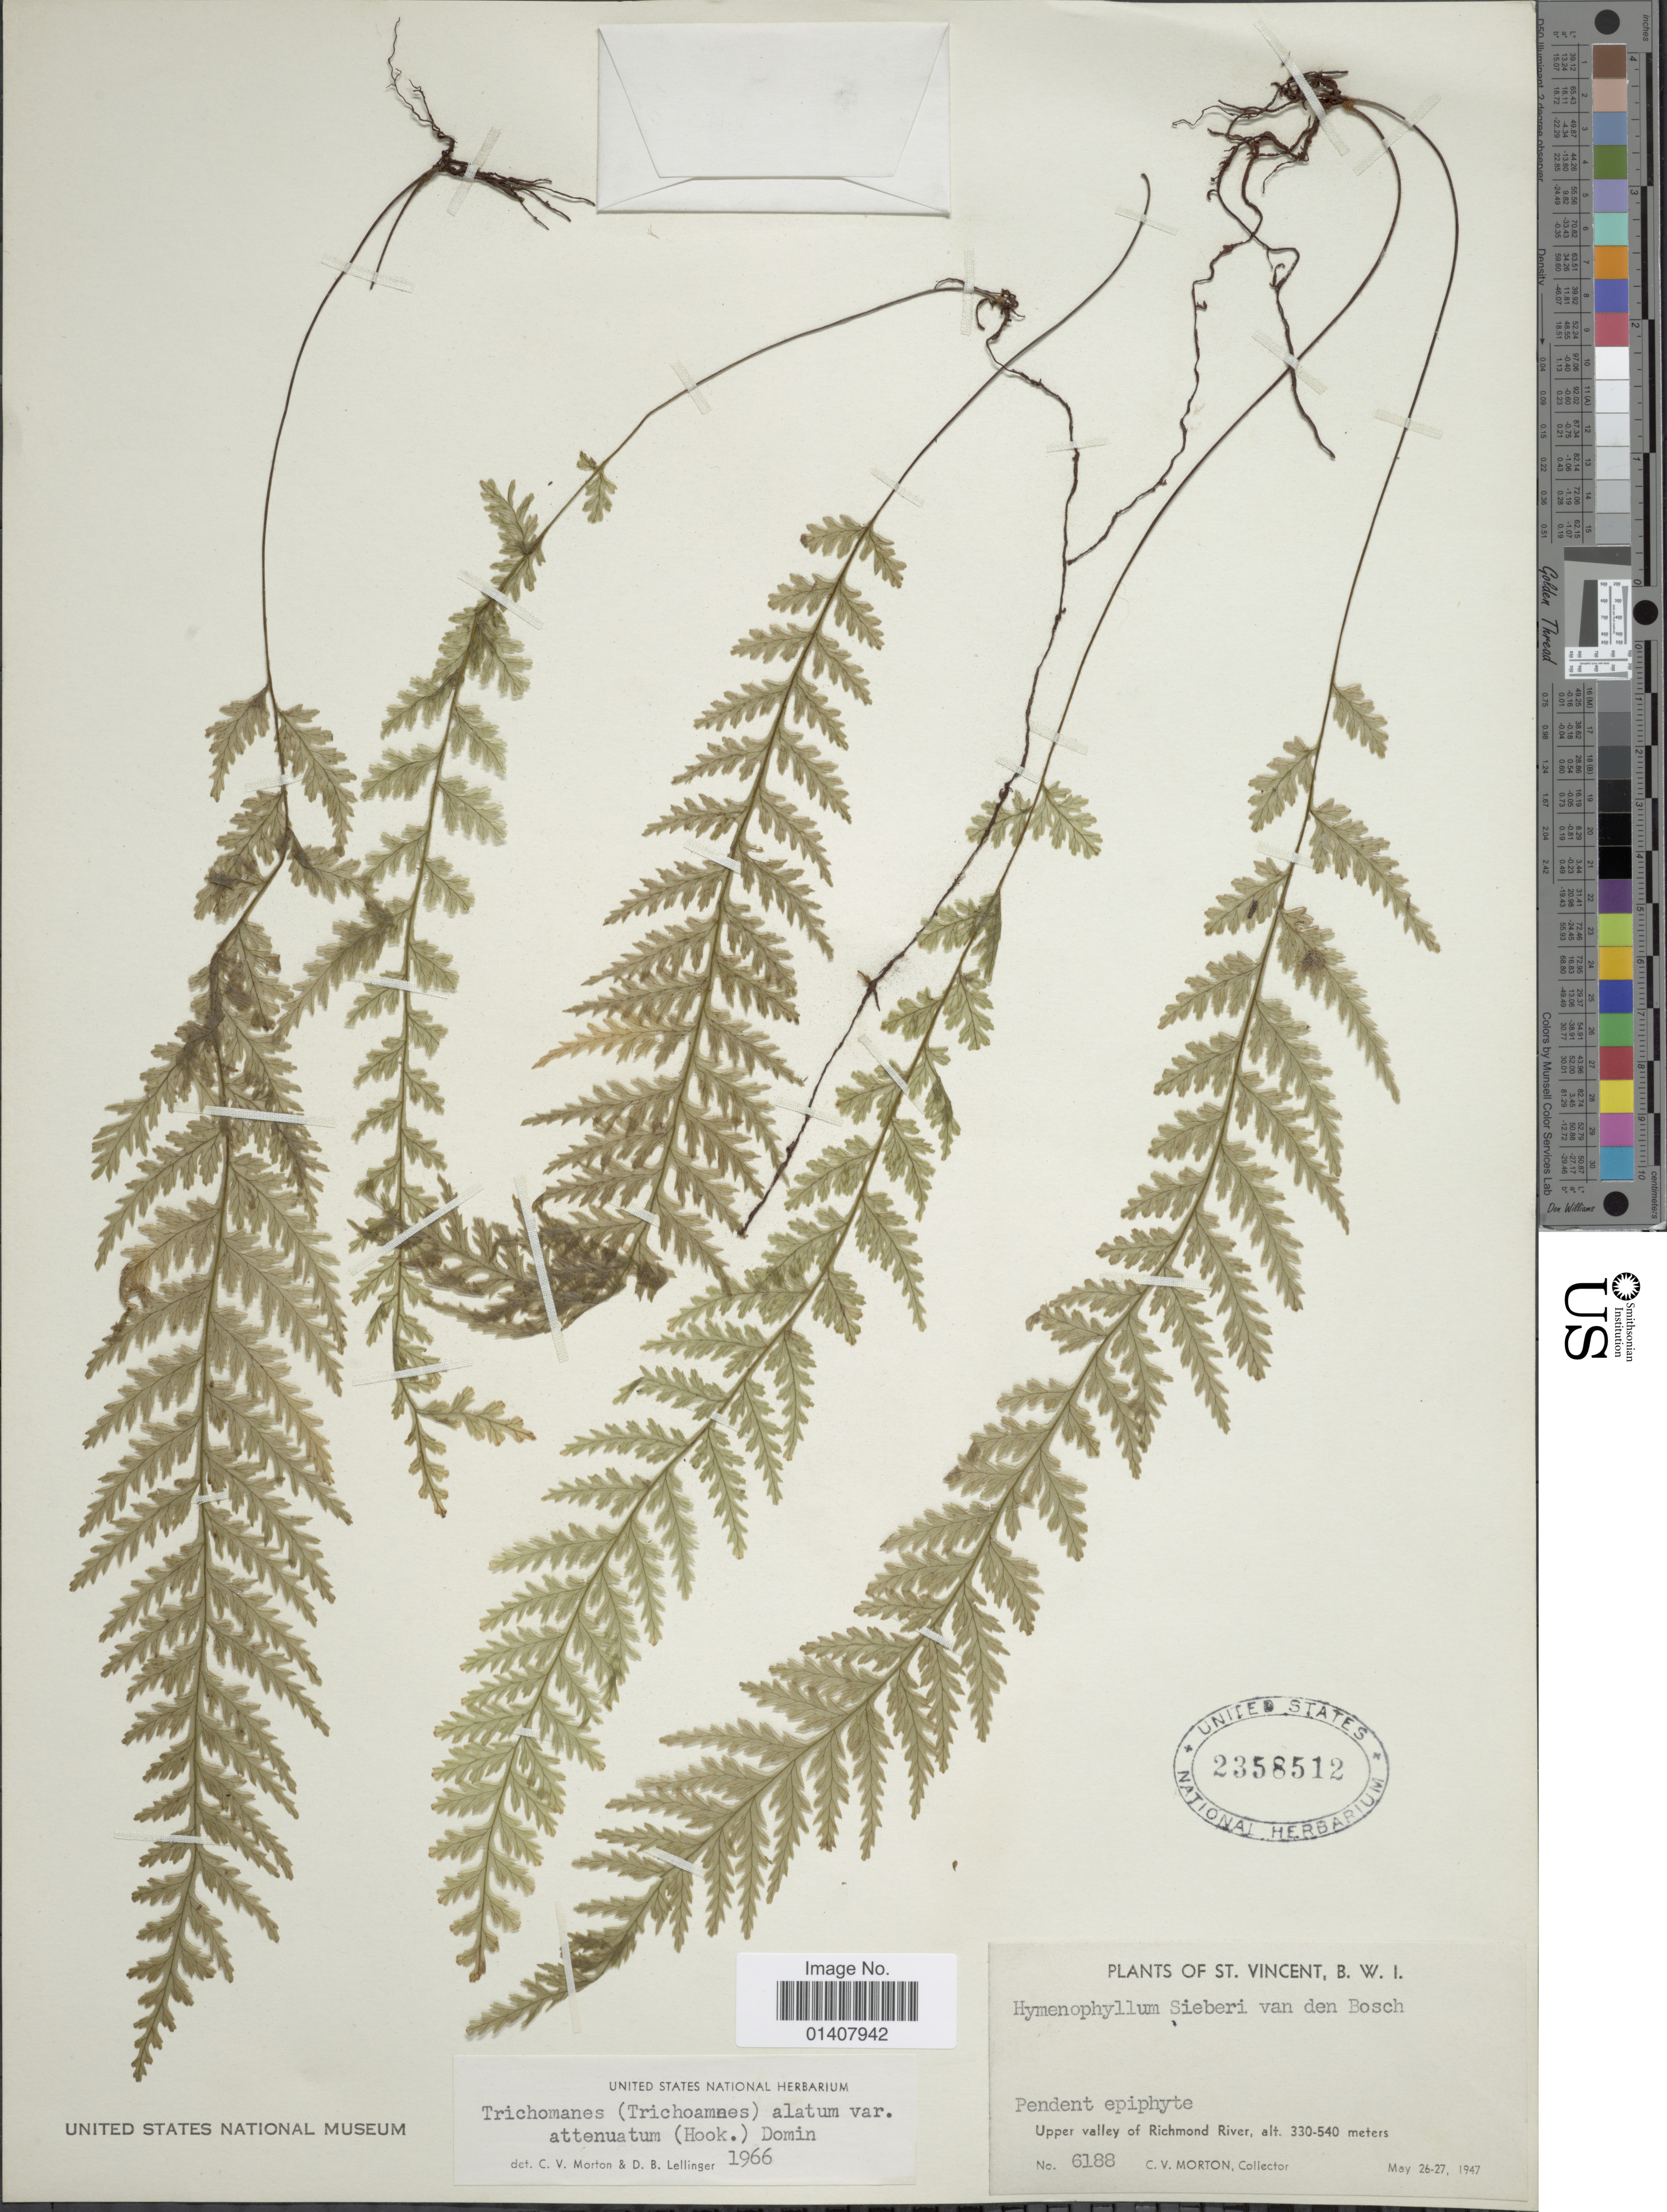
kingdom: Plantae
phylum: Tracheophyta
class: Polypodiopsida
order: Hymenophyllales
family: Hymenophyllaceae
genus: Trichomanes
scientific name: Trichomanes alatum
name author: Sw.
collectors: C. V. Morton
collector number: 6188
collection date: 1947-05-26/1947-05-27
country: St. Vincent - Grenadines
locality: St. Vincent, B.W.I., Upper valey of Richmond River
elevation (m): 330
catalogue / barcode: US 2358512